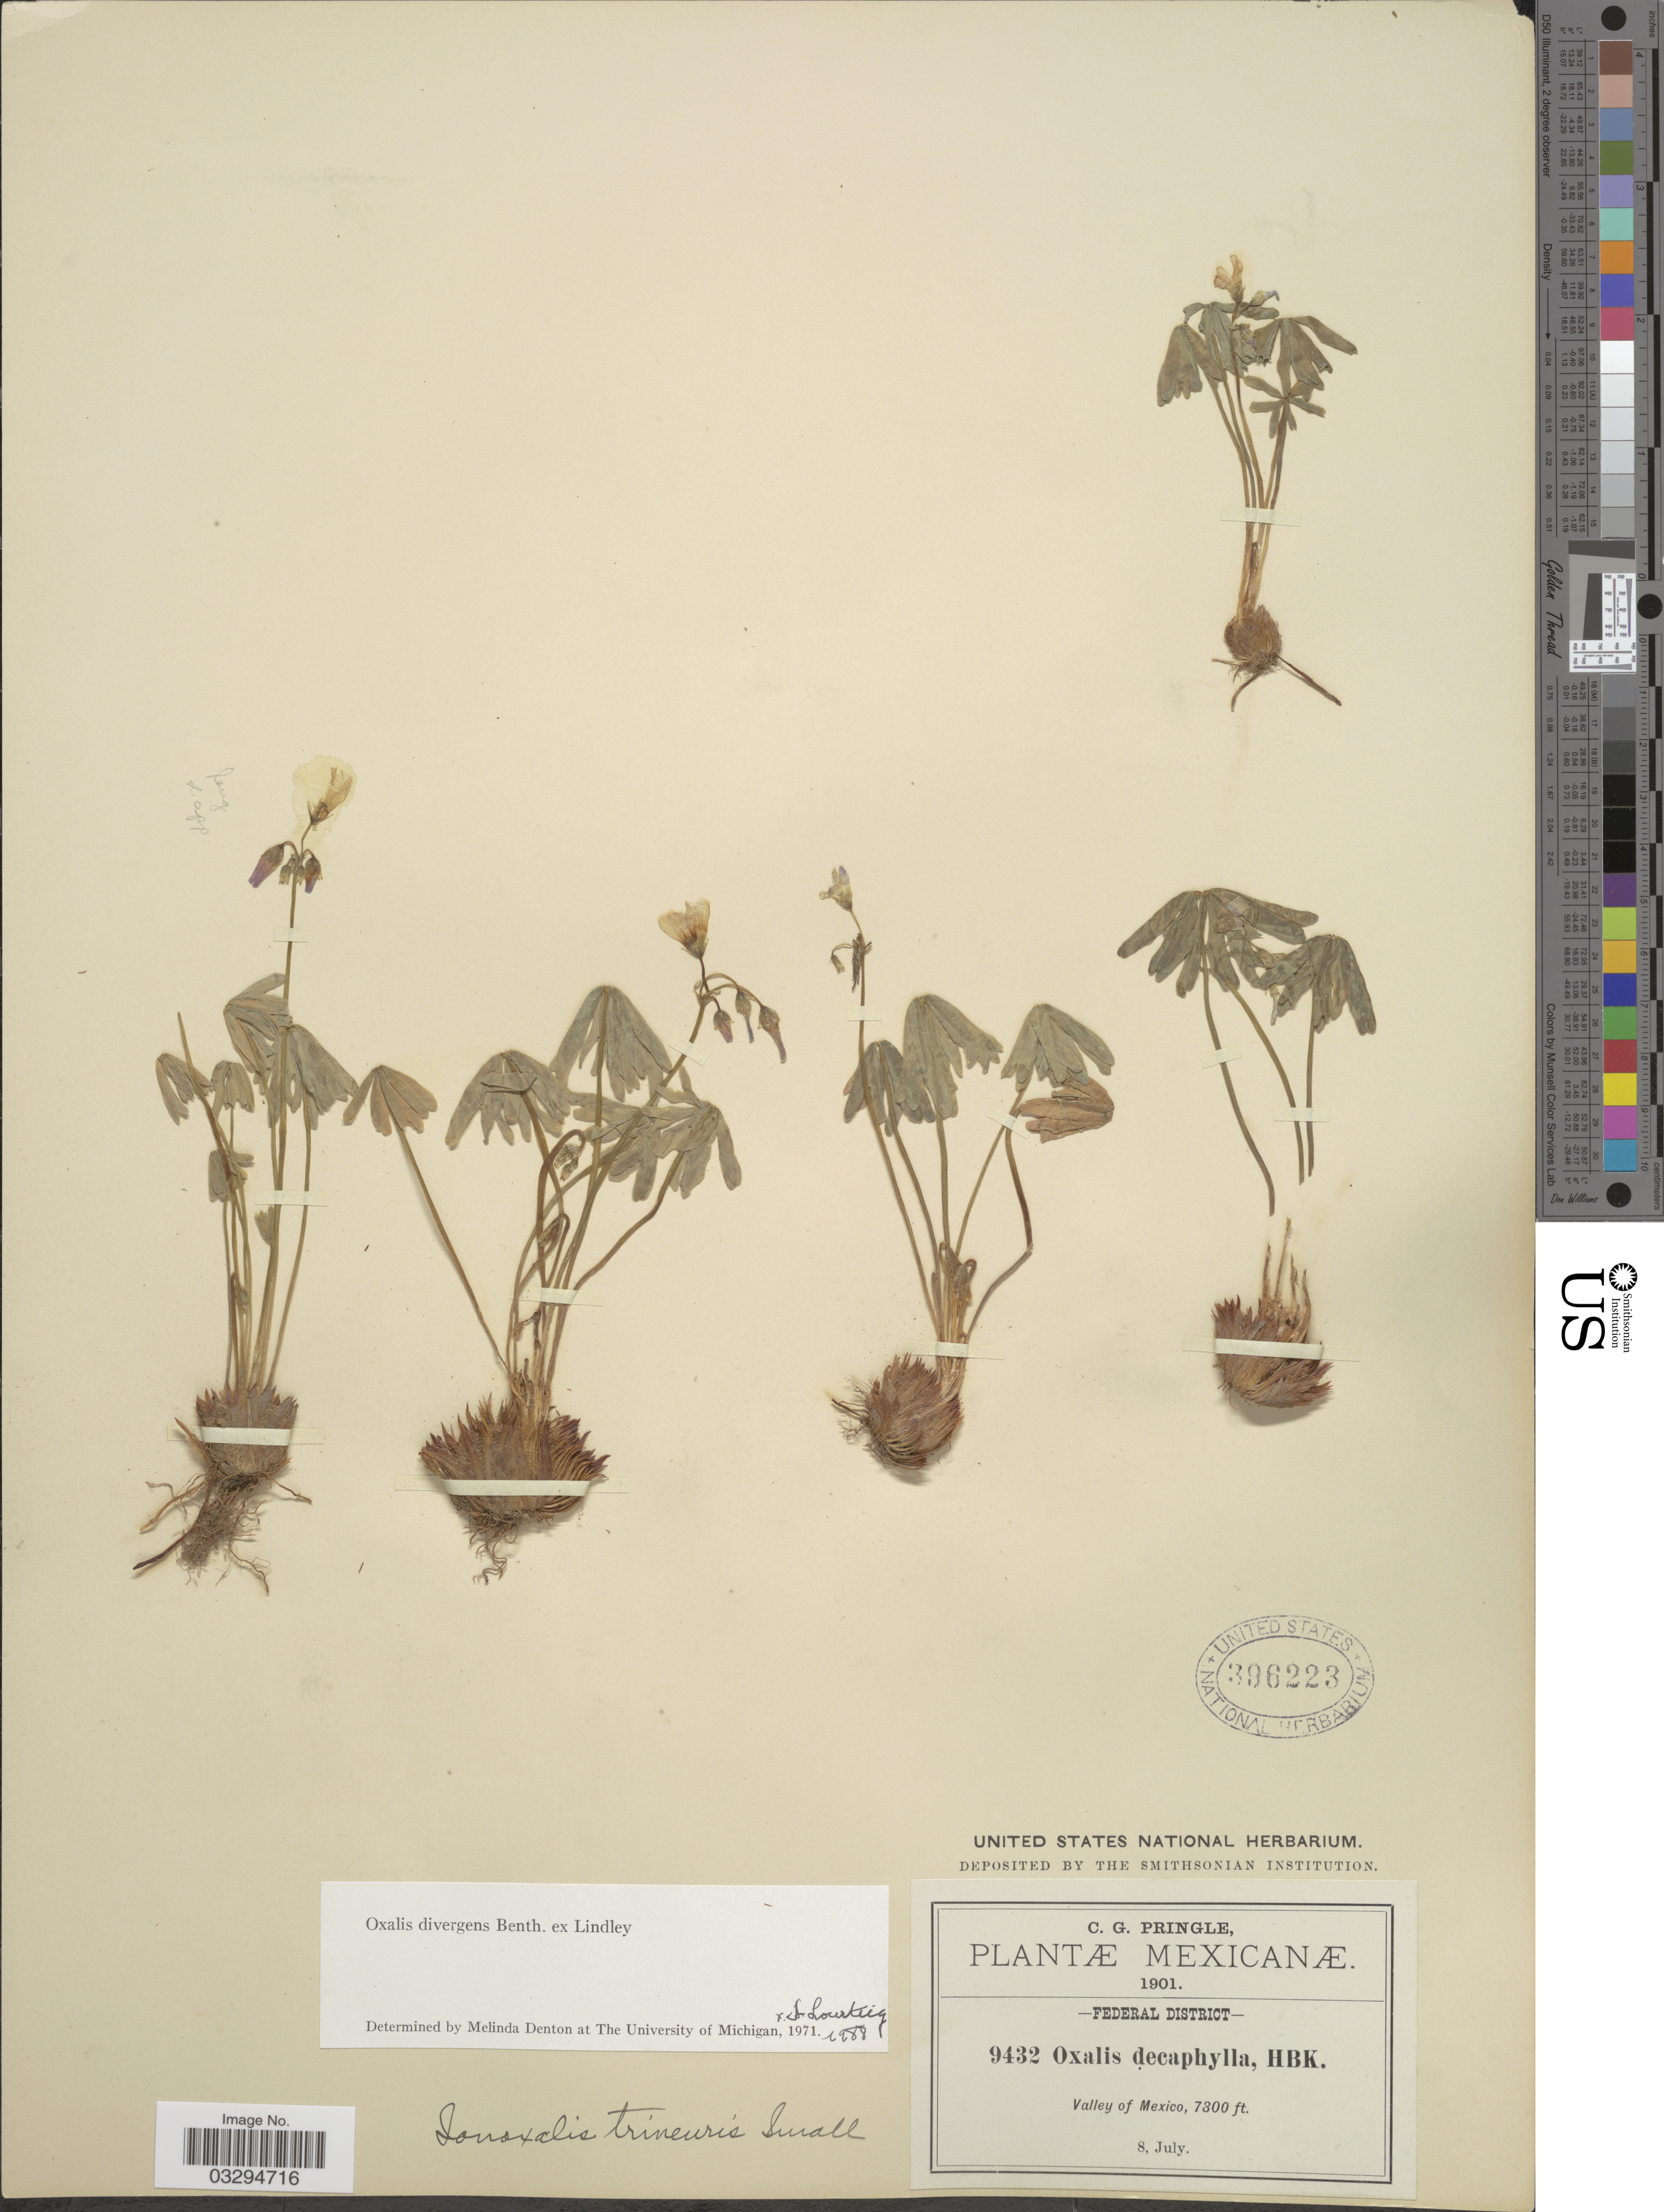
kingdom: Plantae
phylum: Tracheophyta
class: Magnoliopsida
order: Oxalidales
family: Oxalidaceae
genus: Oxalis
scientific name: Oxalis divergens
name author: Benth. ex Lindl.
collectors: C. G. Pringle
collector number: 9432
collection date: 1901-07-08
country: Mexico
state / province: Distrito Federal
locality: Valley of Mexico. Federal District.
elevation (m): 2225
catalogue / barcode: US 396223